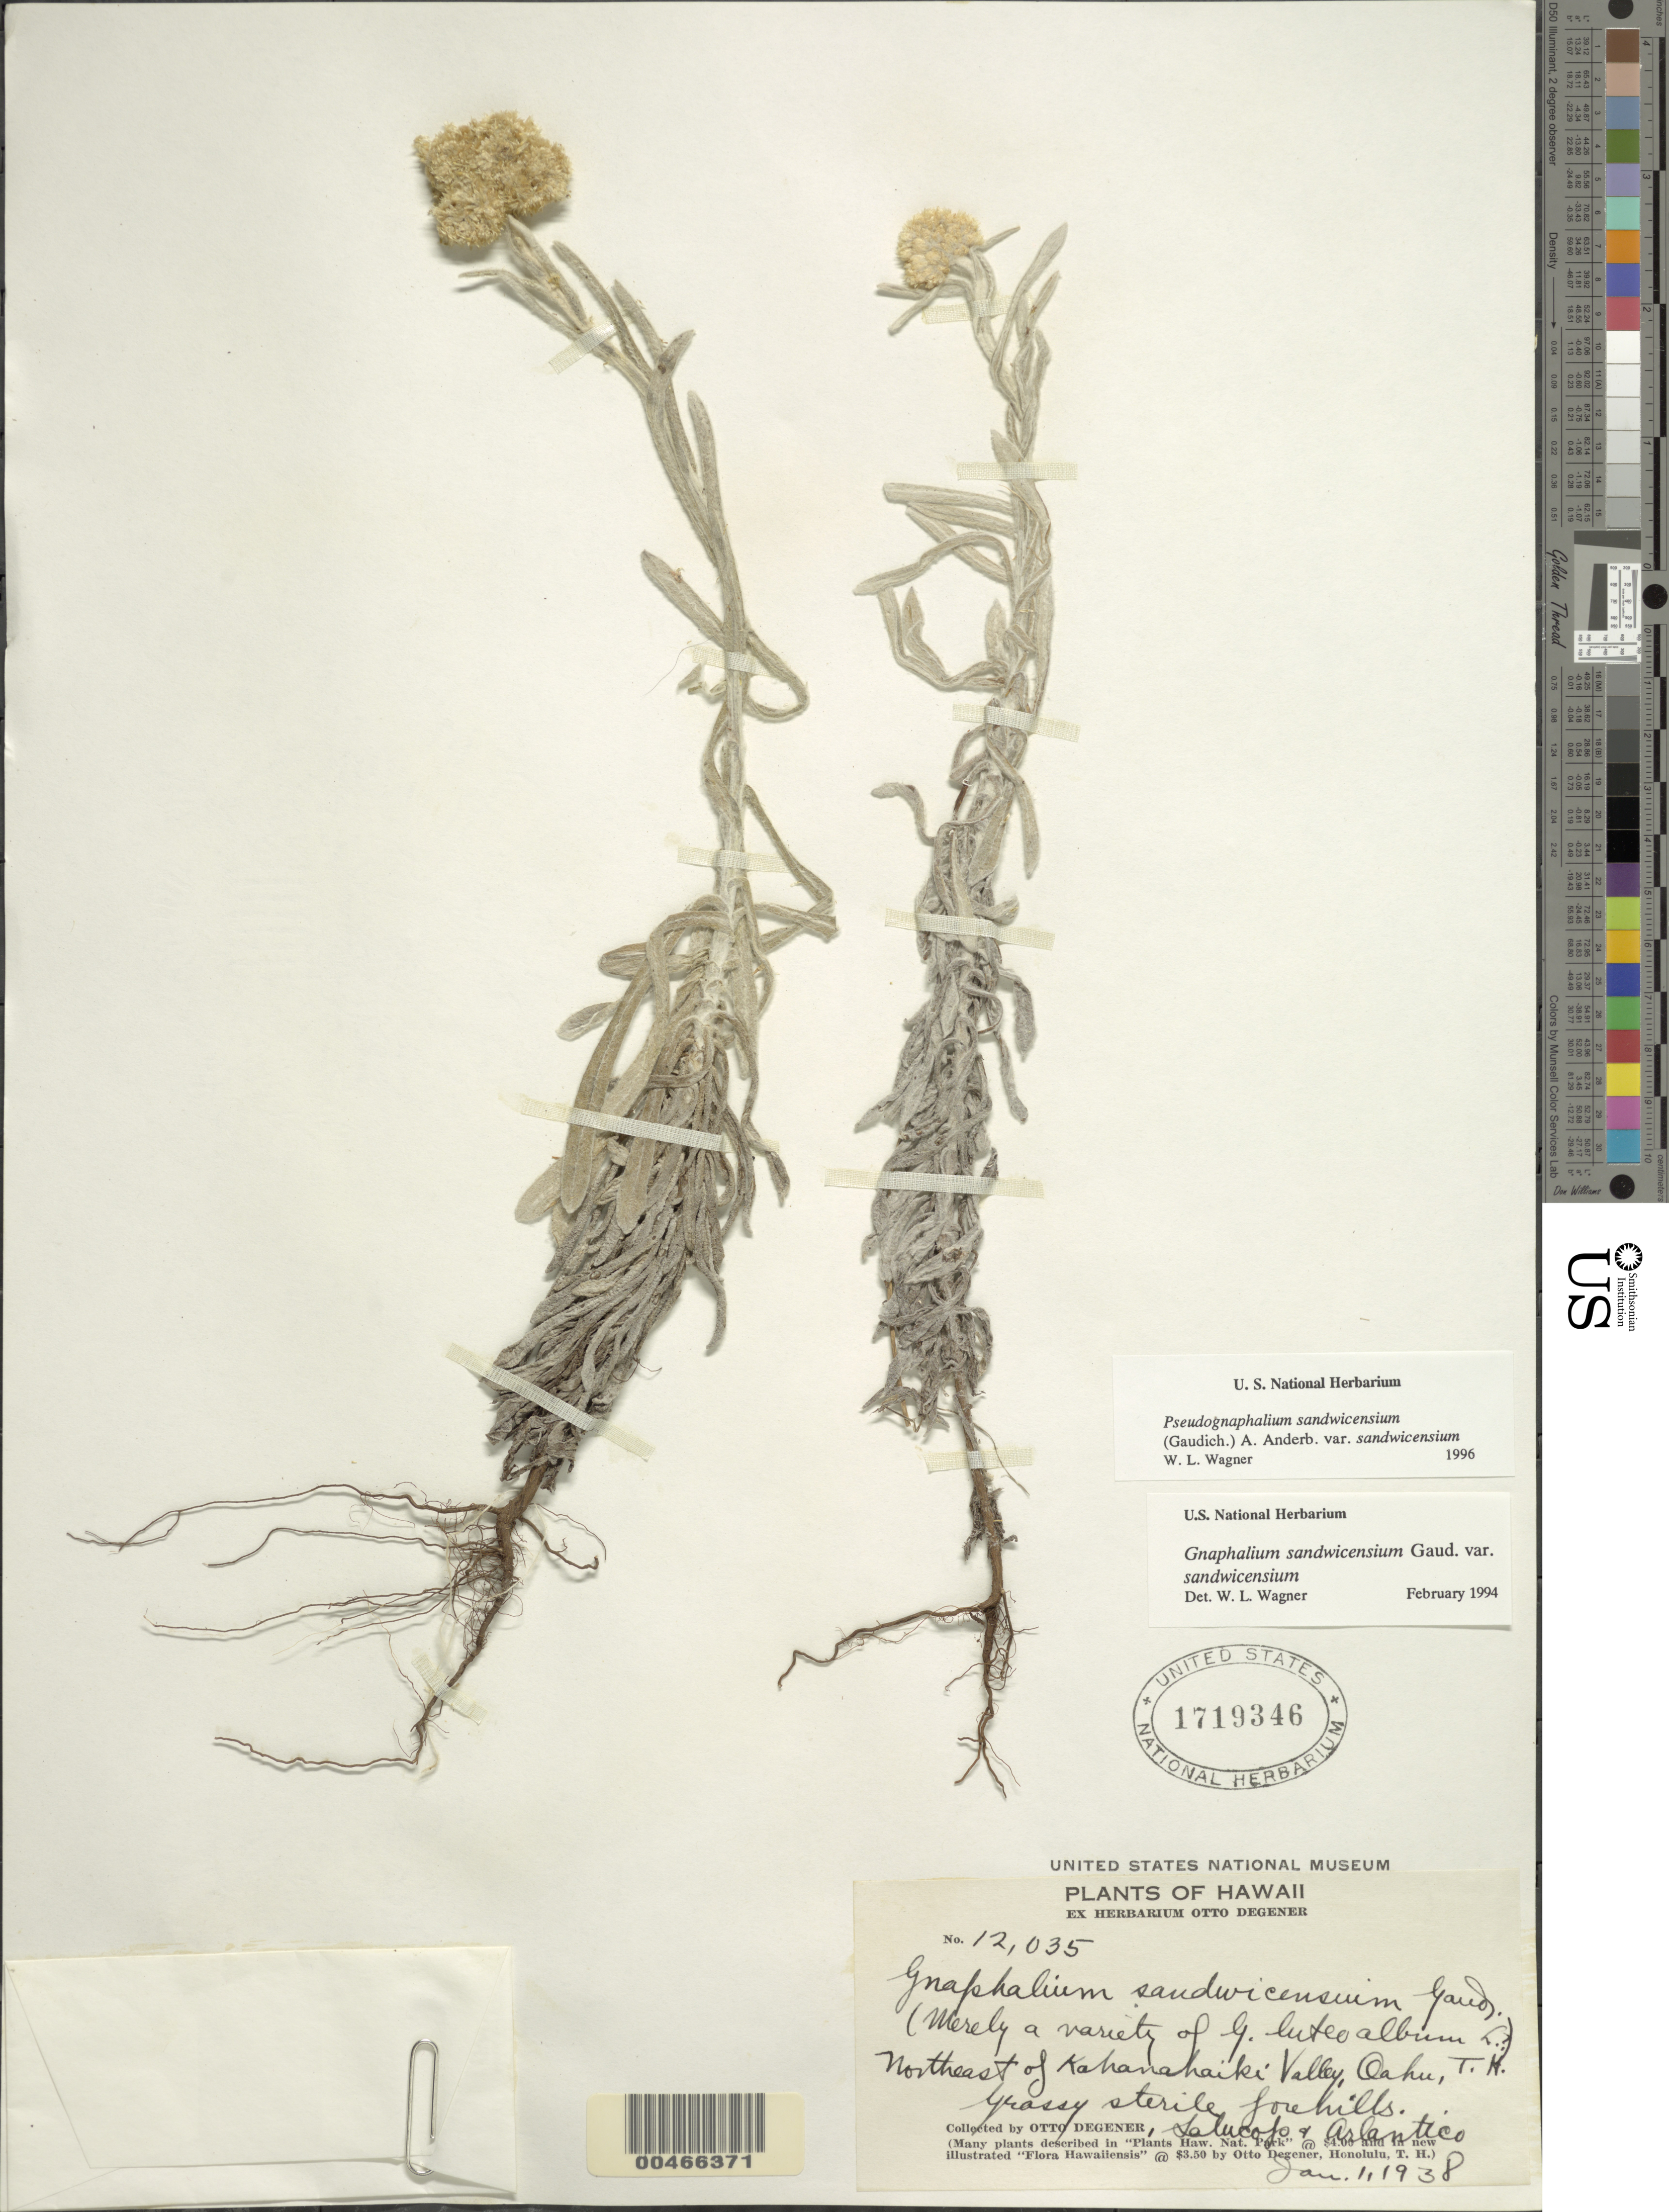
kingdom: Plantae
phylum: Tracheophyta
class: Magnoliopsida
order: Asterales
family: Asteraceae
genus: Pseudognaphalium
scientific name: Pseudognaphalium sandwicensium var. sandwicensium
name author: (Gaudich.) Anderb.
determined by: Wagner, W. L., (BOT), Smithsonian Institution - National Museum of Natural History (UNITED STATES)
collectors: O. Degener, -- Salucop & Arlantico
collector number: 12035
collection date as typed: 1 Jan 1938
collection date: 1938-01-01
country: United States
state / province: Hawaii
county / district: Honolulu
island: Oahu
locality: NE of Kahanahaiki Valley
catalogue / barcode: US 1719346